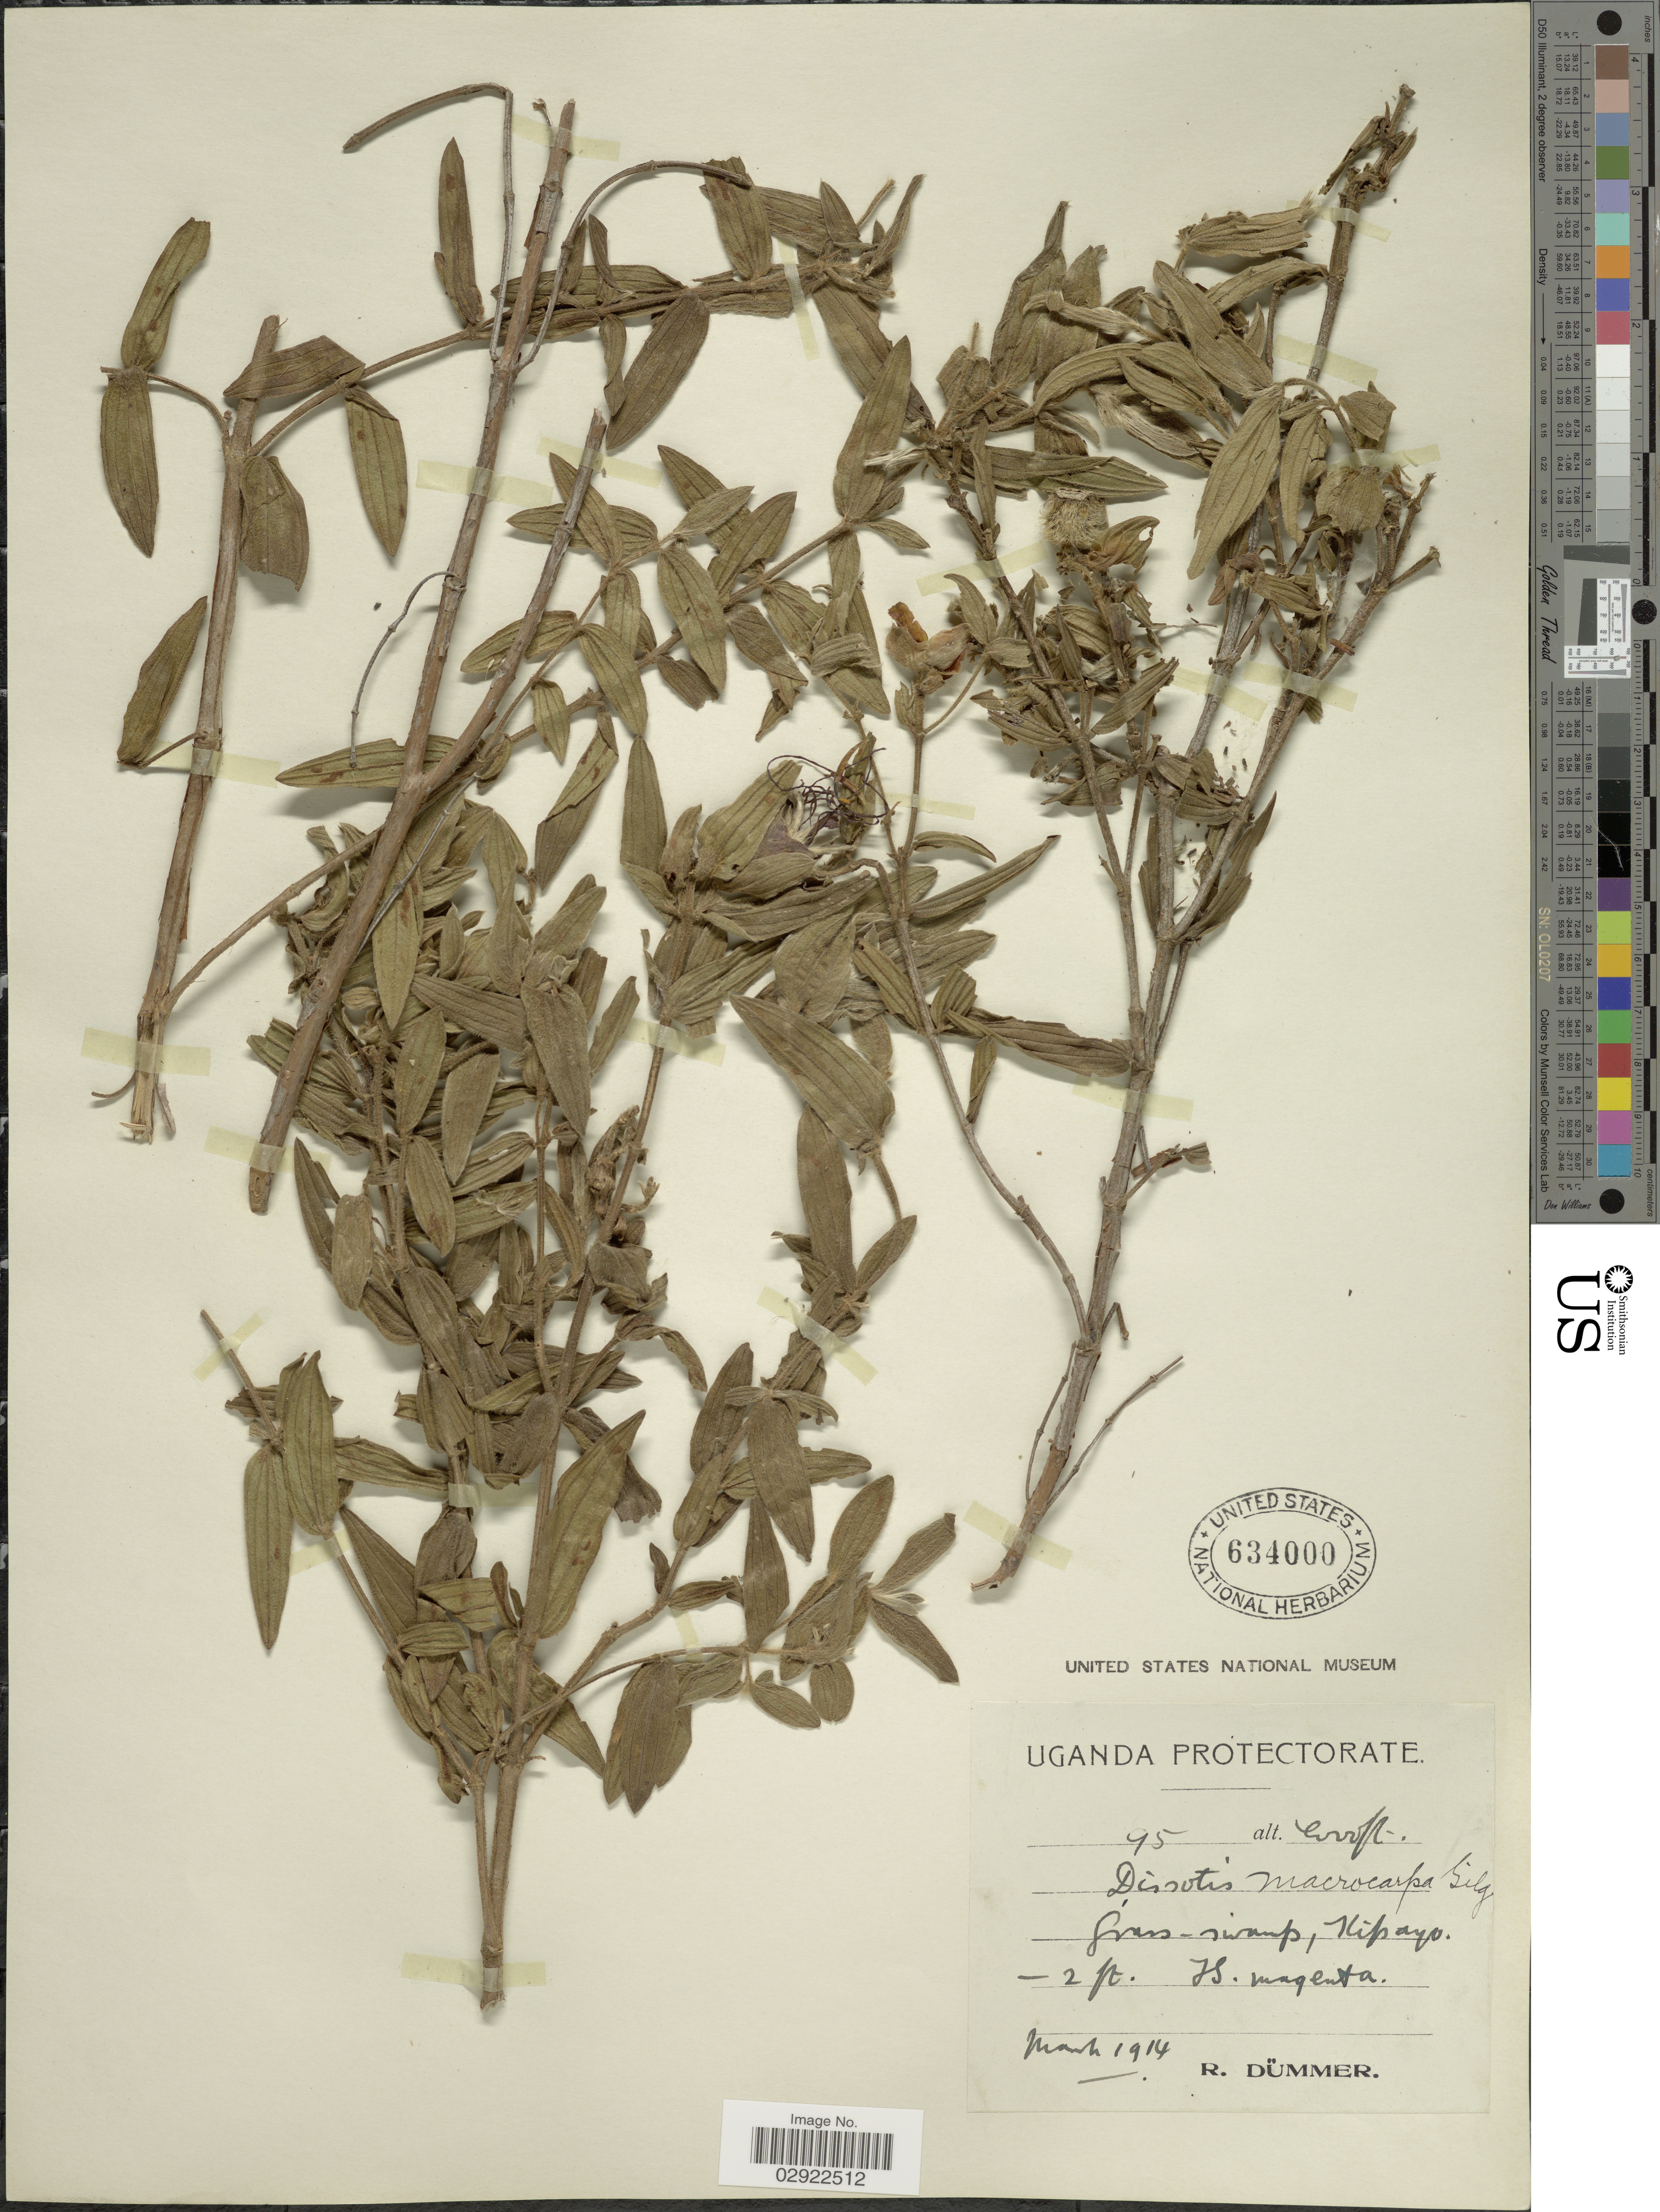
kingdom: Plantae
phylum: Tracheophyta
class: Magnoliopsida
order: Myrtales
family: Melastomataceae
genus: Feliciotis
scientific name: Feliciotis speciosa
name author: (Taub.) Ver.-Lib. & G. Kadereit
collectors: R. A. Dümmer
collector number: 95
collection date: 1914-03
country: Uganda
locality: Kipayo. Uganda Protectorate.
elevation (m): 1219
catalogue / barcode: US 634000